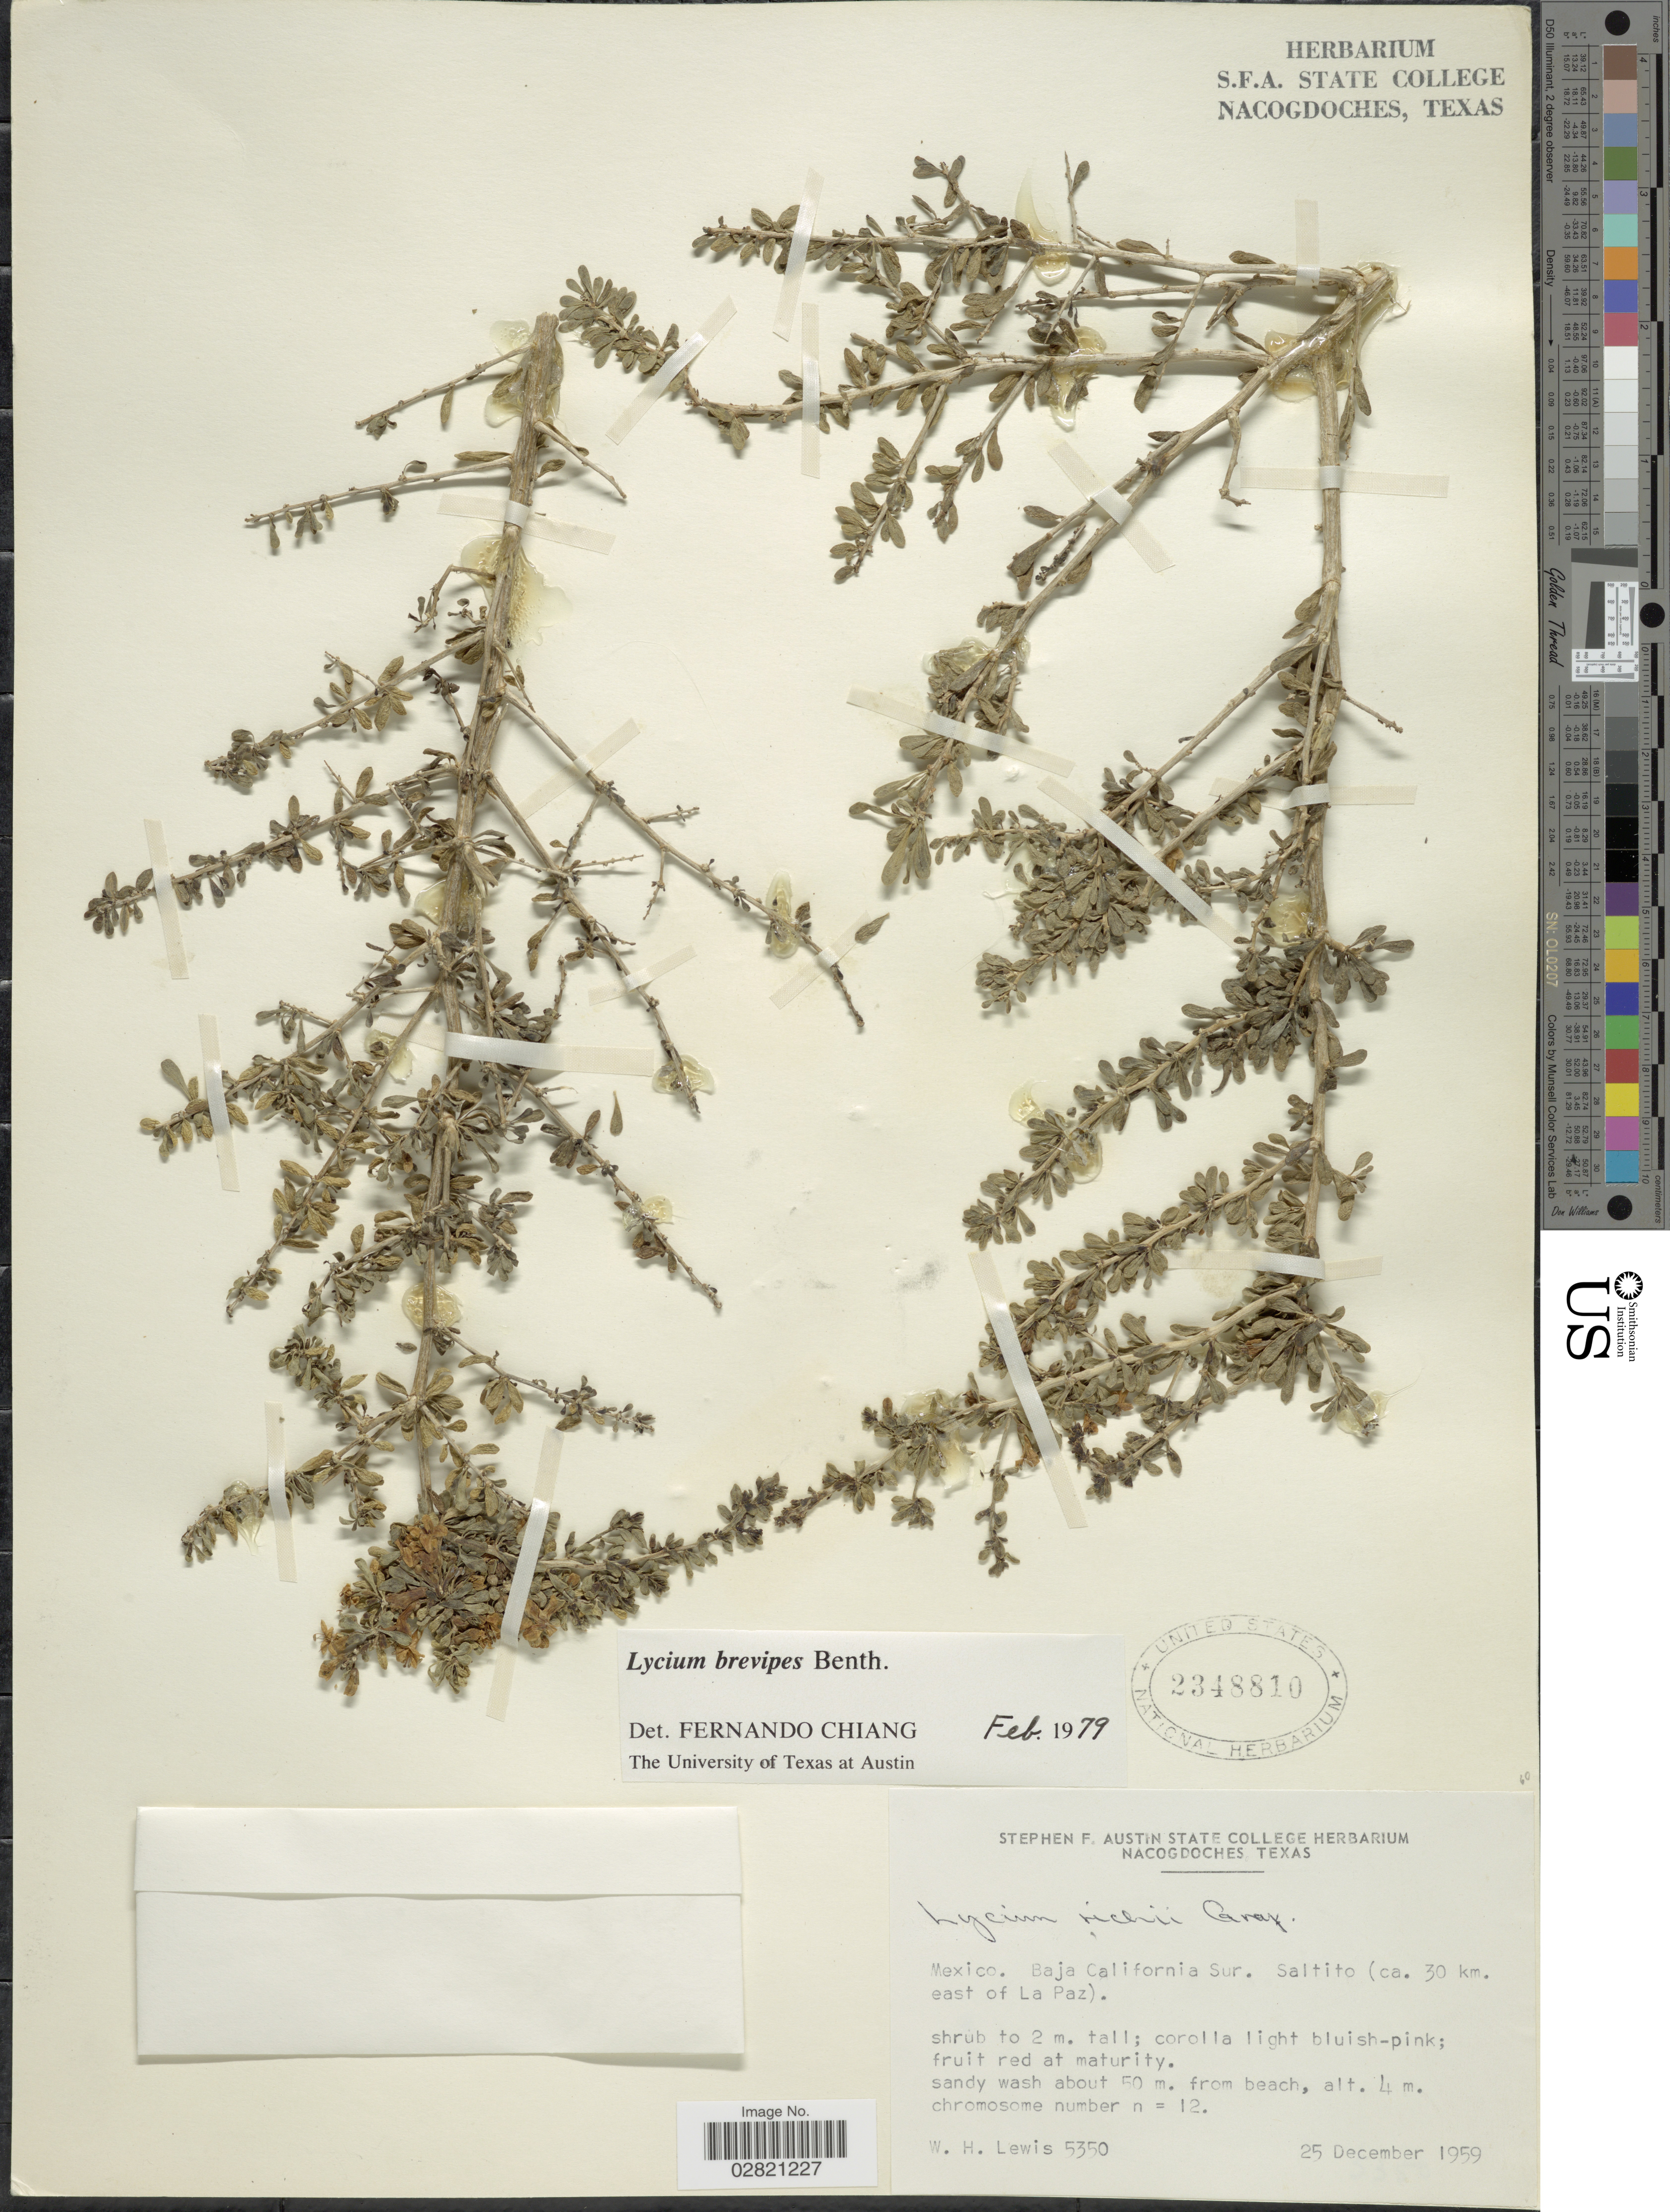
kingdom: Plantae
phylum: Tracheophyta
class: Magnoliopsida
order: Solanales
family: Solanaceae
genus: Lycium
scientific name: Lycium brevipes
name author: Benth.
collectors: W. H. Lewis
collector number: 5350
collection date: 1959-12-25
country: Mexico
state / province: Baja California Sur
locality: Saltito (ca. 30 km. east of La Paz).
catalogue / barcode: US 2348810